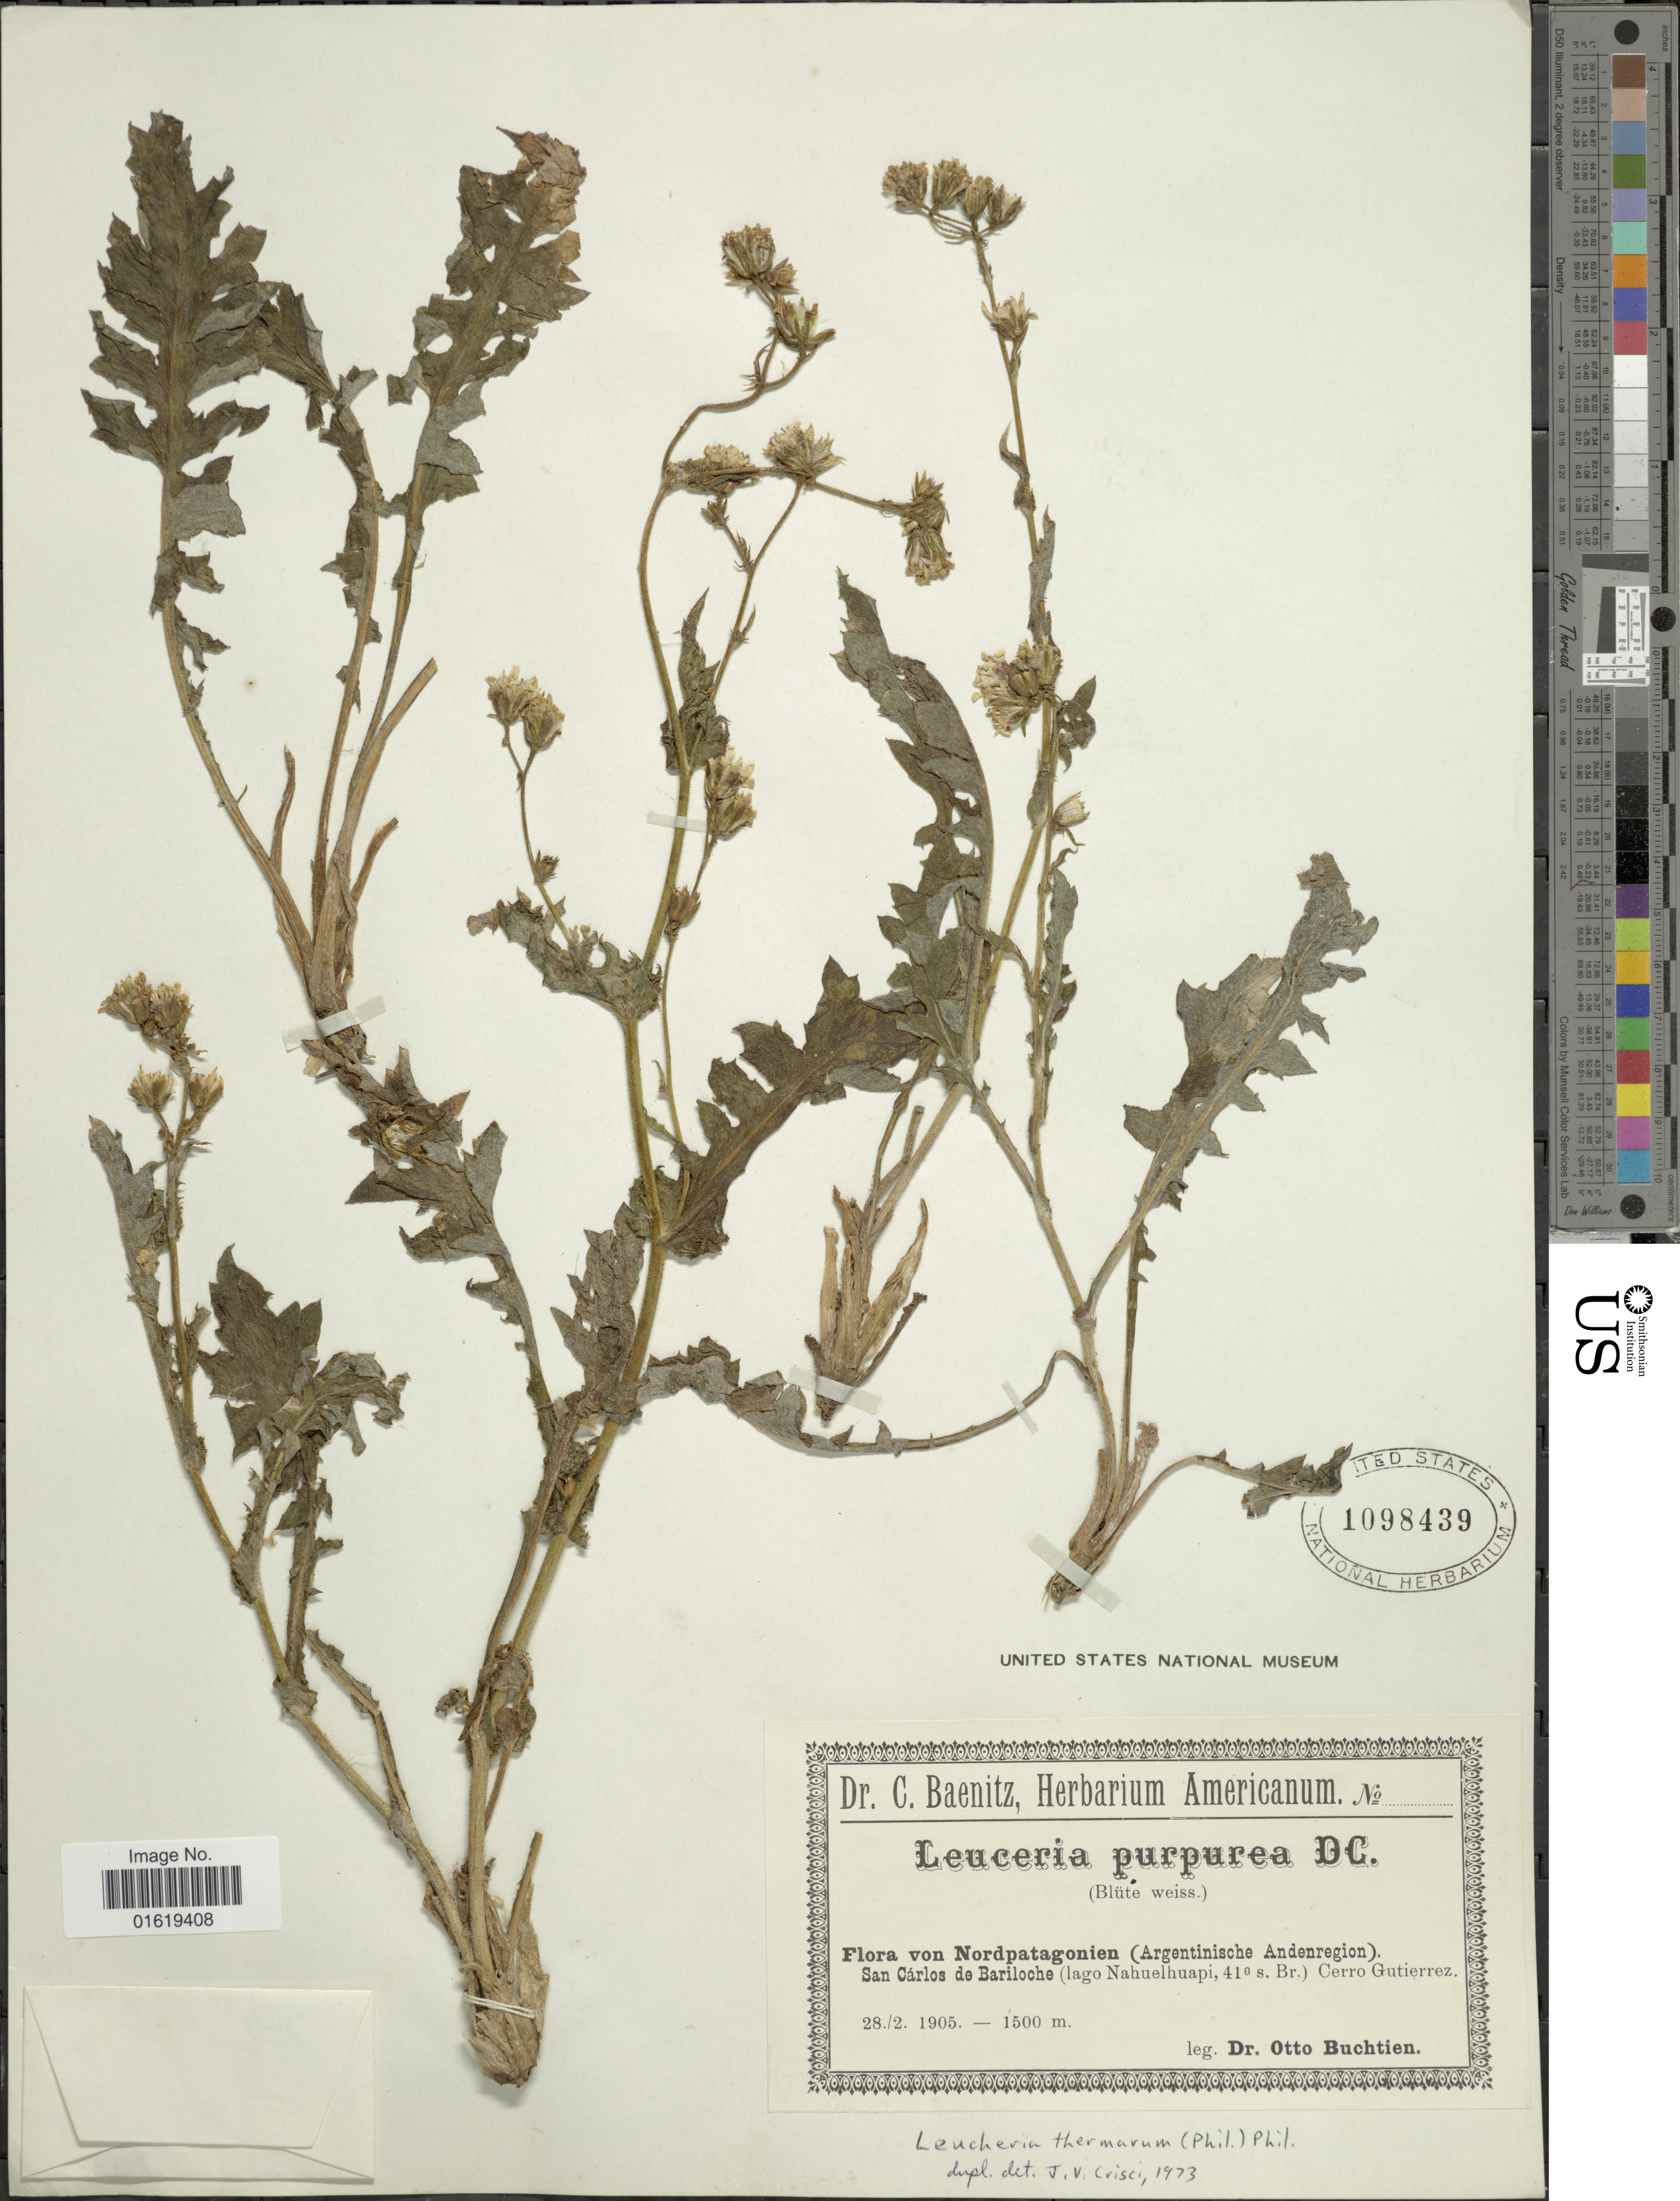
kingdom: Plantae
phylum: Tracheophyta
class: Magnoliopsida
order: Asterales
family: Asteraceae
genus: Leucheria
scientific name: Leucheria thermarum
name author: (Phil.) Phil.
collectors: O. Buchtien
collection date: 1905-02-28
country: Argentina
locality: Nordpatagonien (Argentinische Andenregion), San Cárlos de Bariloche (lago Nahuelhuapi, 41° s. Br.) Cerro Gutierrez.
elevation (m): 1500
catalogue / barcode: US 1098439